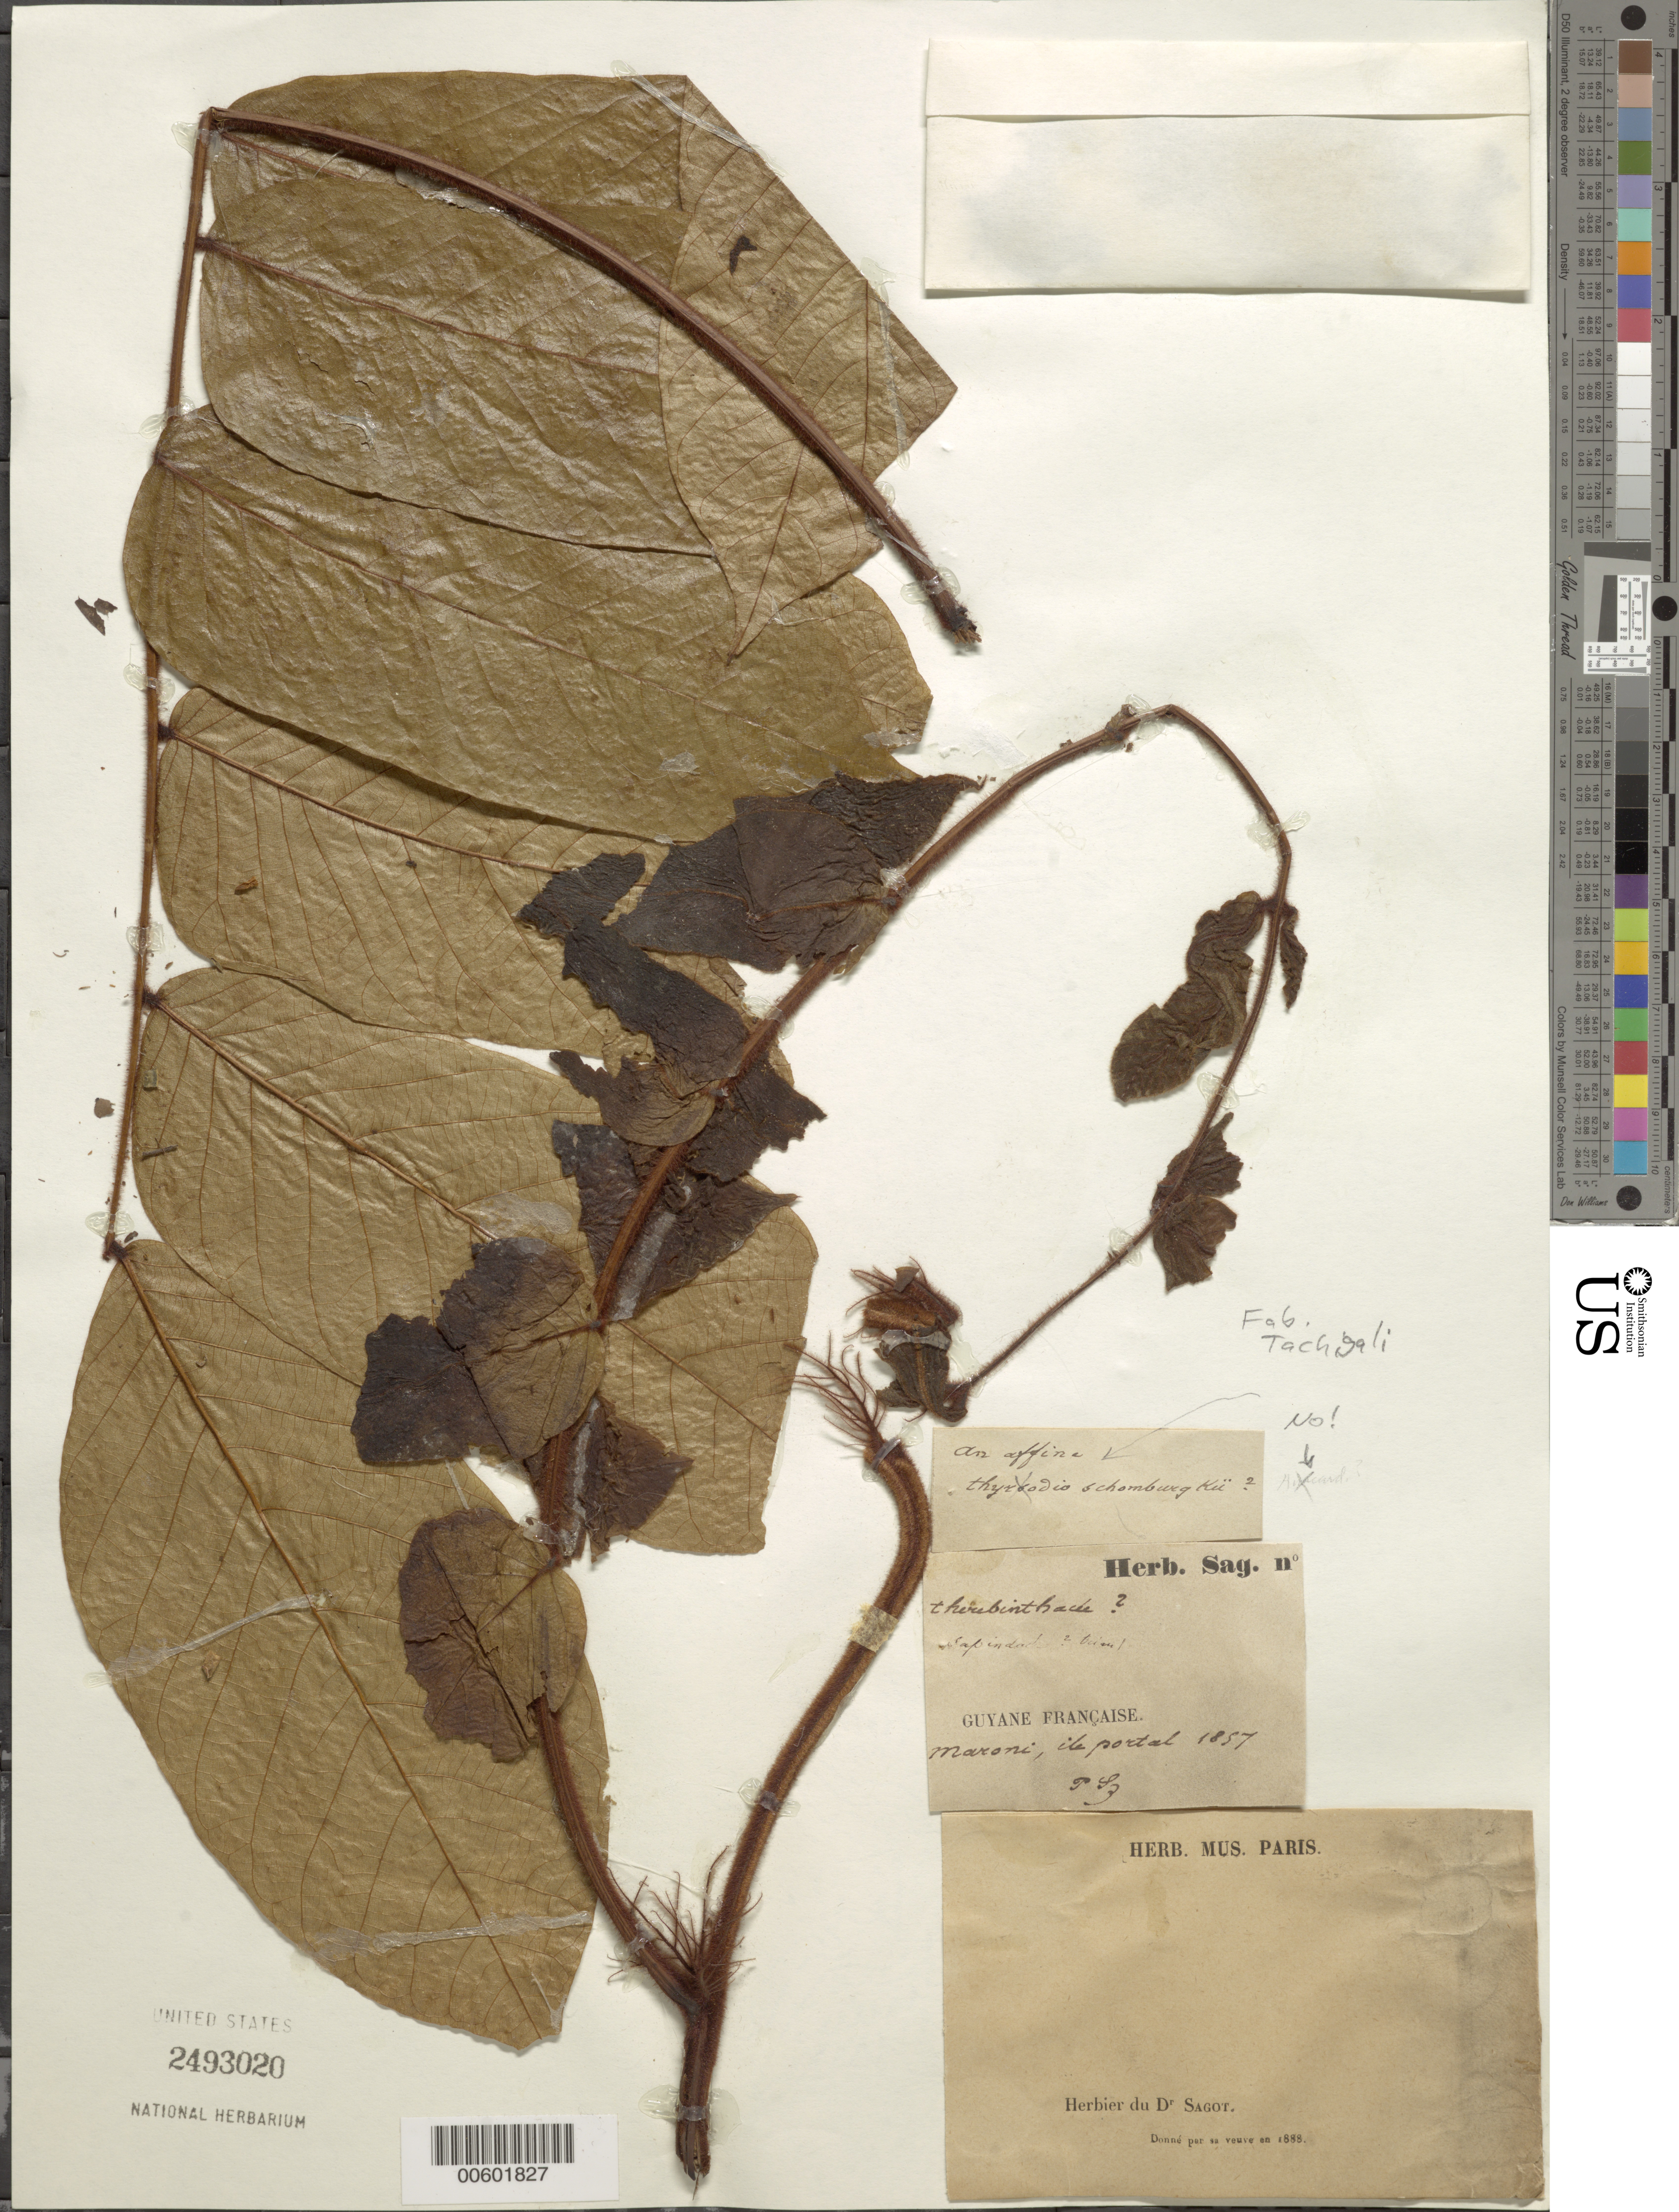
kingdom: Plantae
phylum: Tracheophyta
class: Magnoliopsida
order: Fabales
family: Fabaceae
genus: Tachigali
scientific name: Tachigali sp.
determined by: Liesner, R. L.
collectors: P. A. Sagot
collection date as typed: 1857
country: French Guiana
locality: Ile Portal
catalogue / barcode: US 2493020